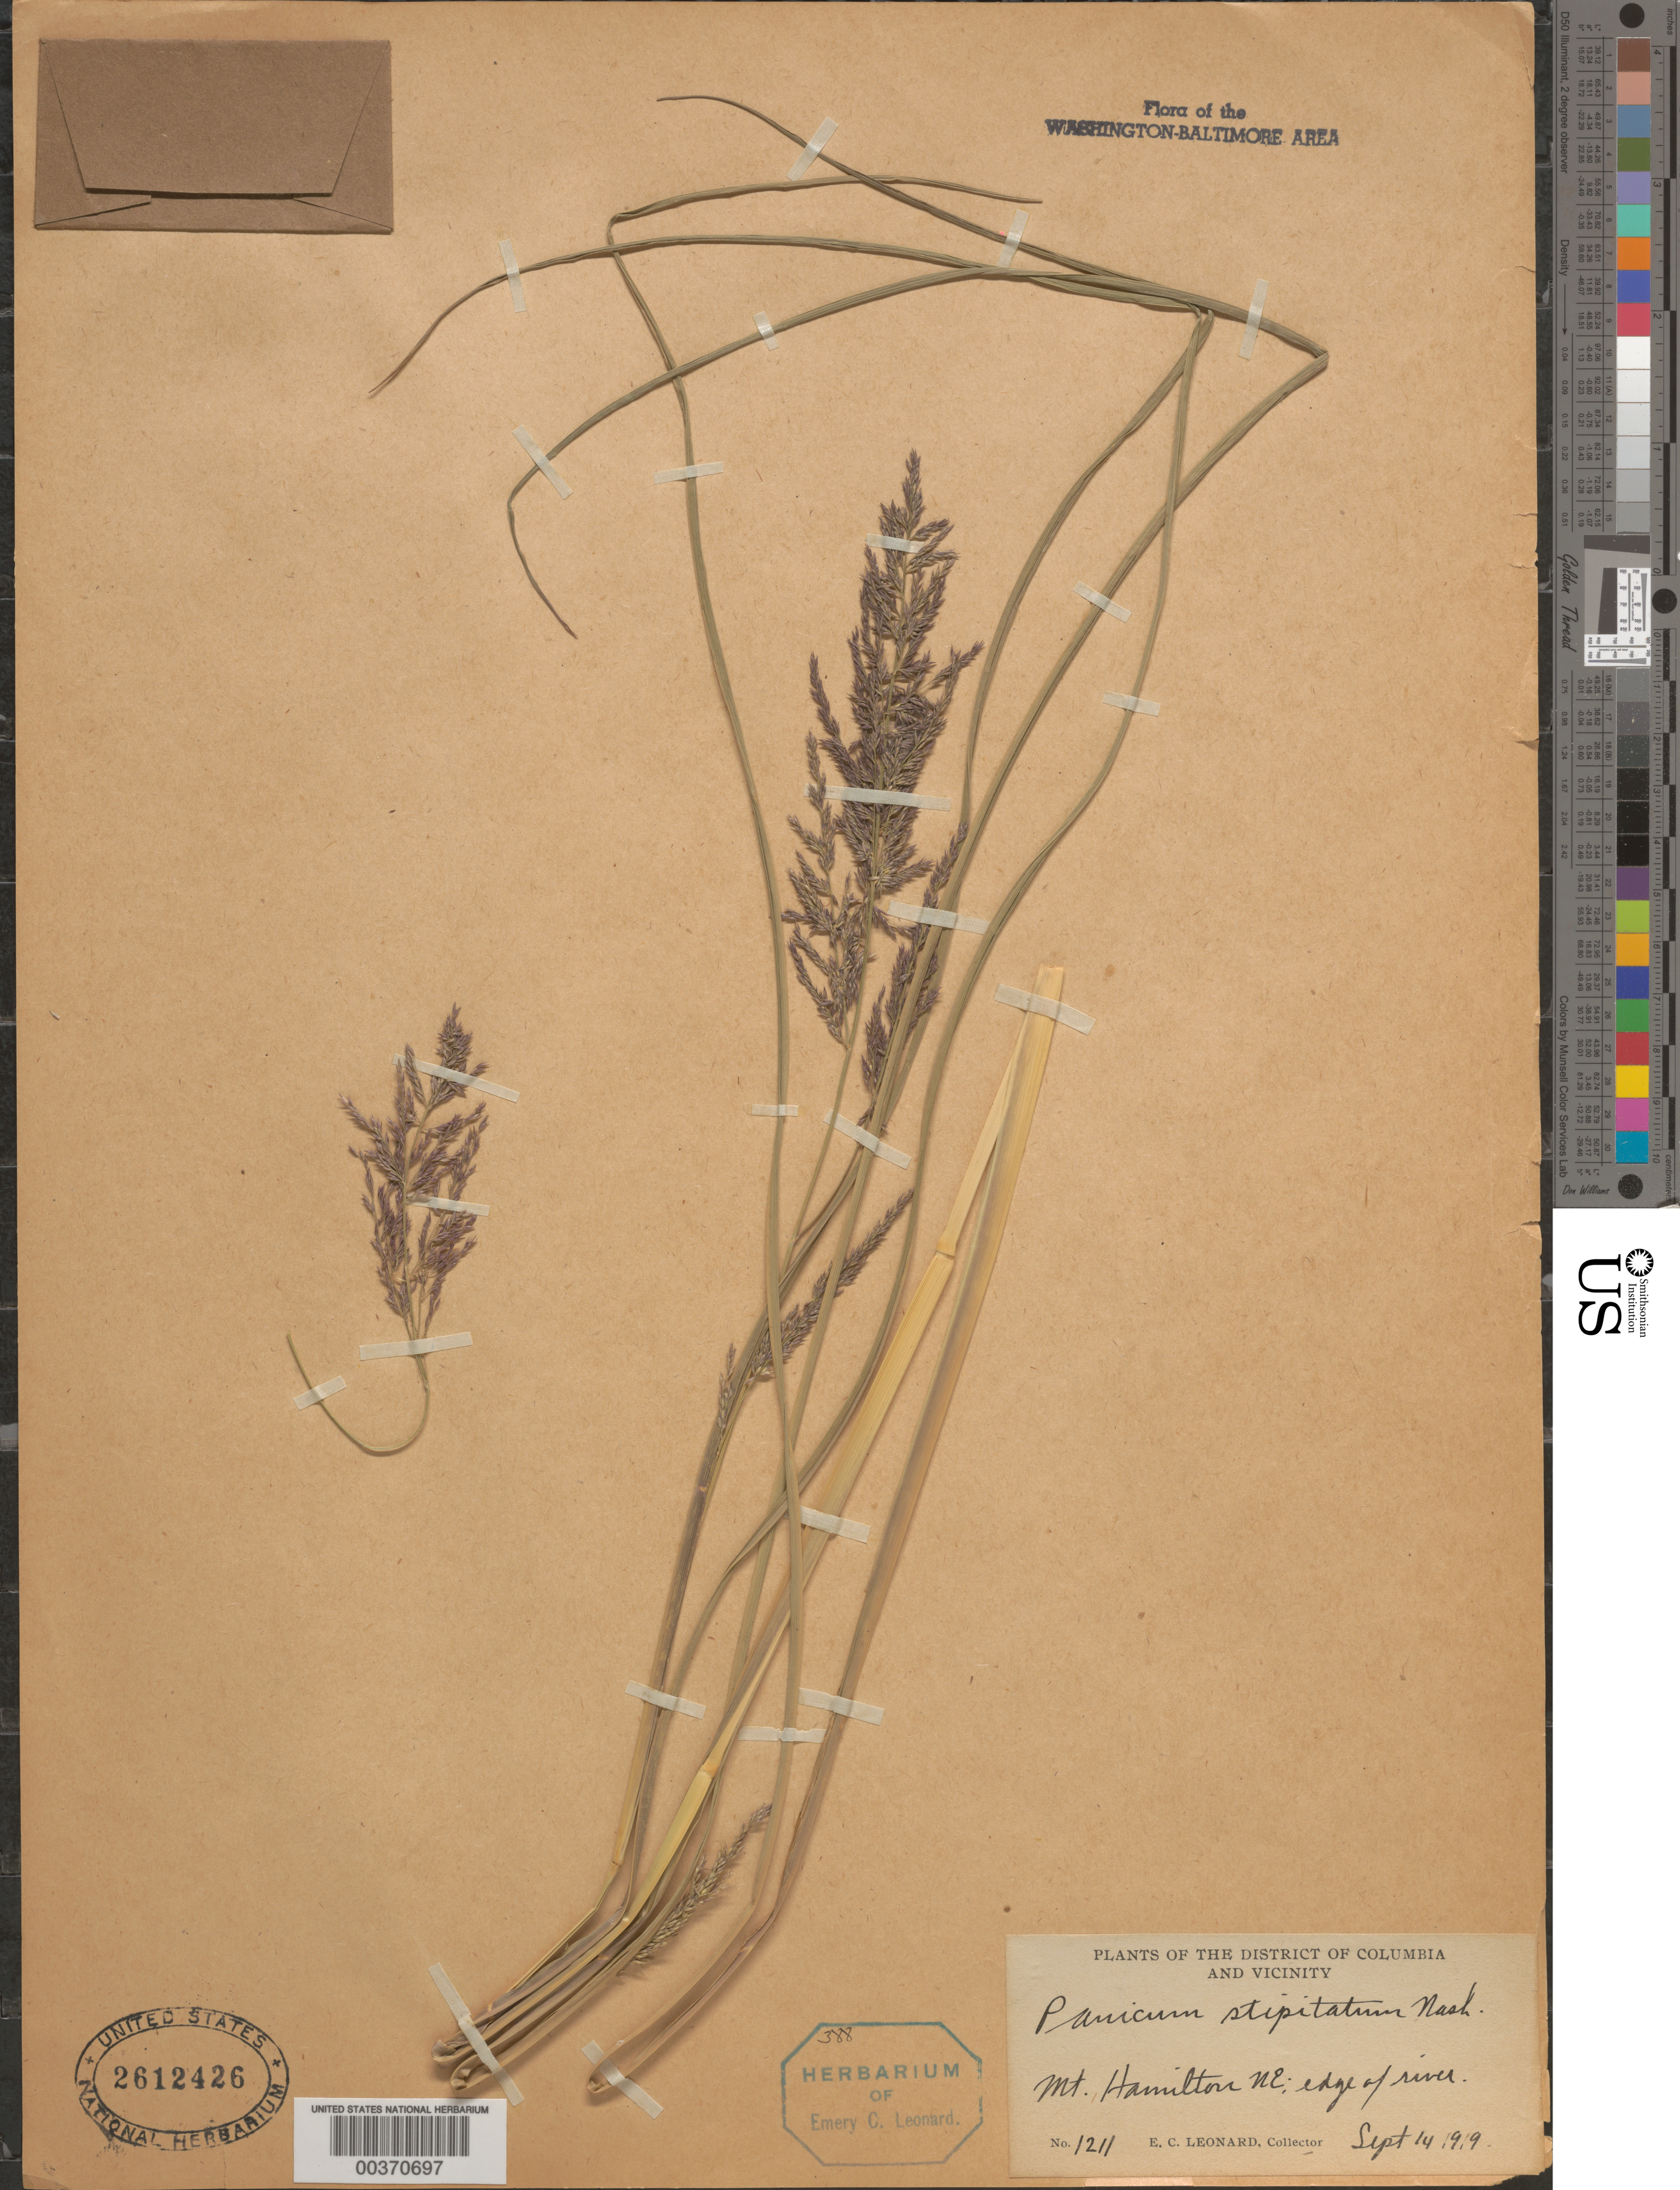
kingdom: Plantae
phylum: Tracheophyta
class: Liliopsida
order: Poales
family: Poaceae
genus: Coleataenia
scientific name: Coleataenia rigidula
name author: (Bosc ex Nees) LeBlond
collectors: E. C. Leonard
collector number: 1211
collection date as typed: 14 Sep 1919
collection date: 1919-09-14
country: United States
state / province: District of Columbia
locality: Mount Hamilton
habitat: Edge of river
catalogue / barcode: US 2612426